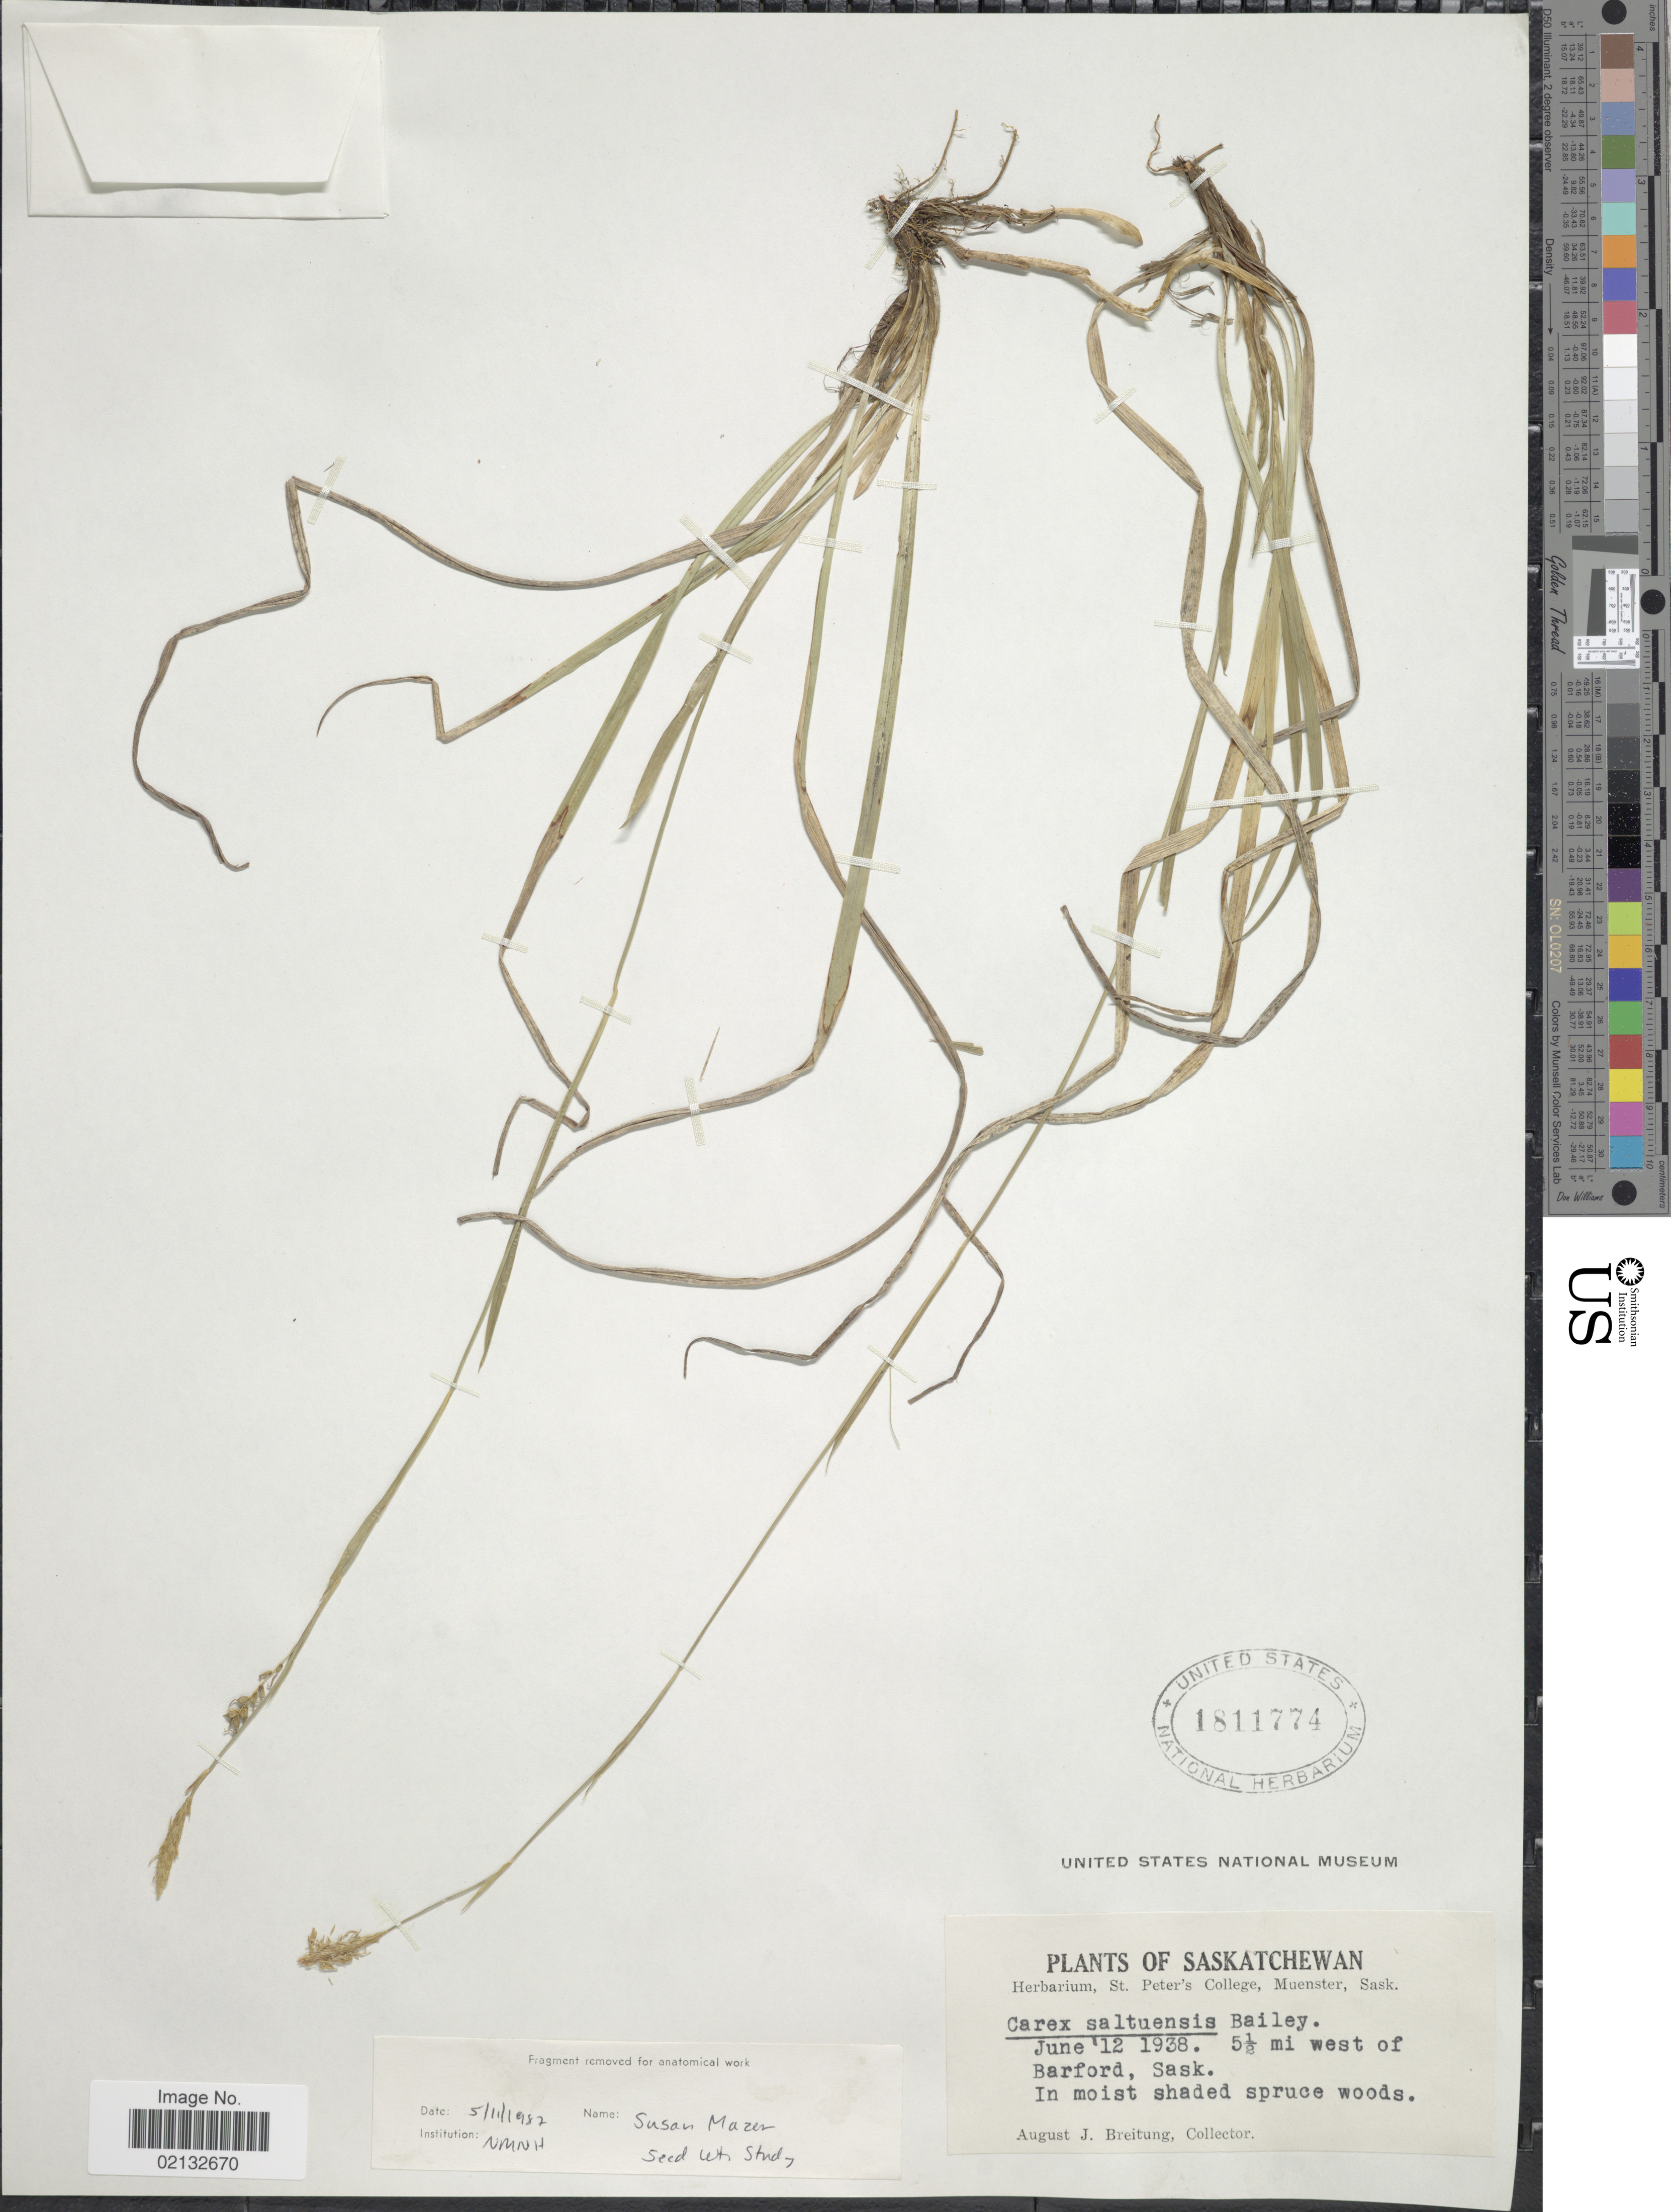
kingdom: Plantae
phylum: Tracheophyta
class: Liliopsida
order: Poales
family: Cyperaceae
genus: Carex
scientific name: Carex vaginata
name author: Tausch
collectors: A. Breitung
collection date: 1938-06-12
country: Canada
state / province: Saskatchewan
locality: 5 1/2 mi west of Barford, Sask.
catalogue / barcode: US 1811774